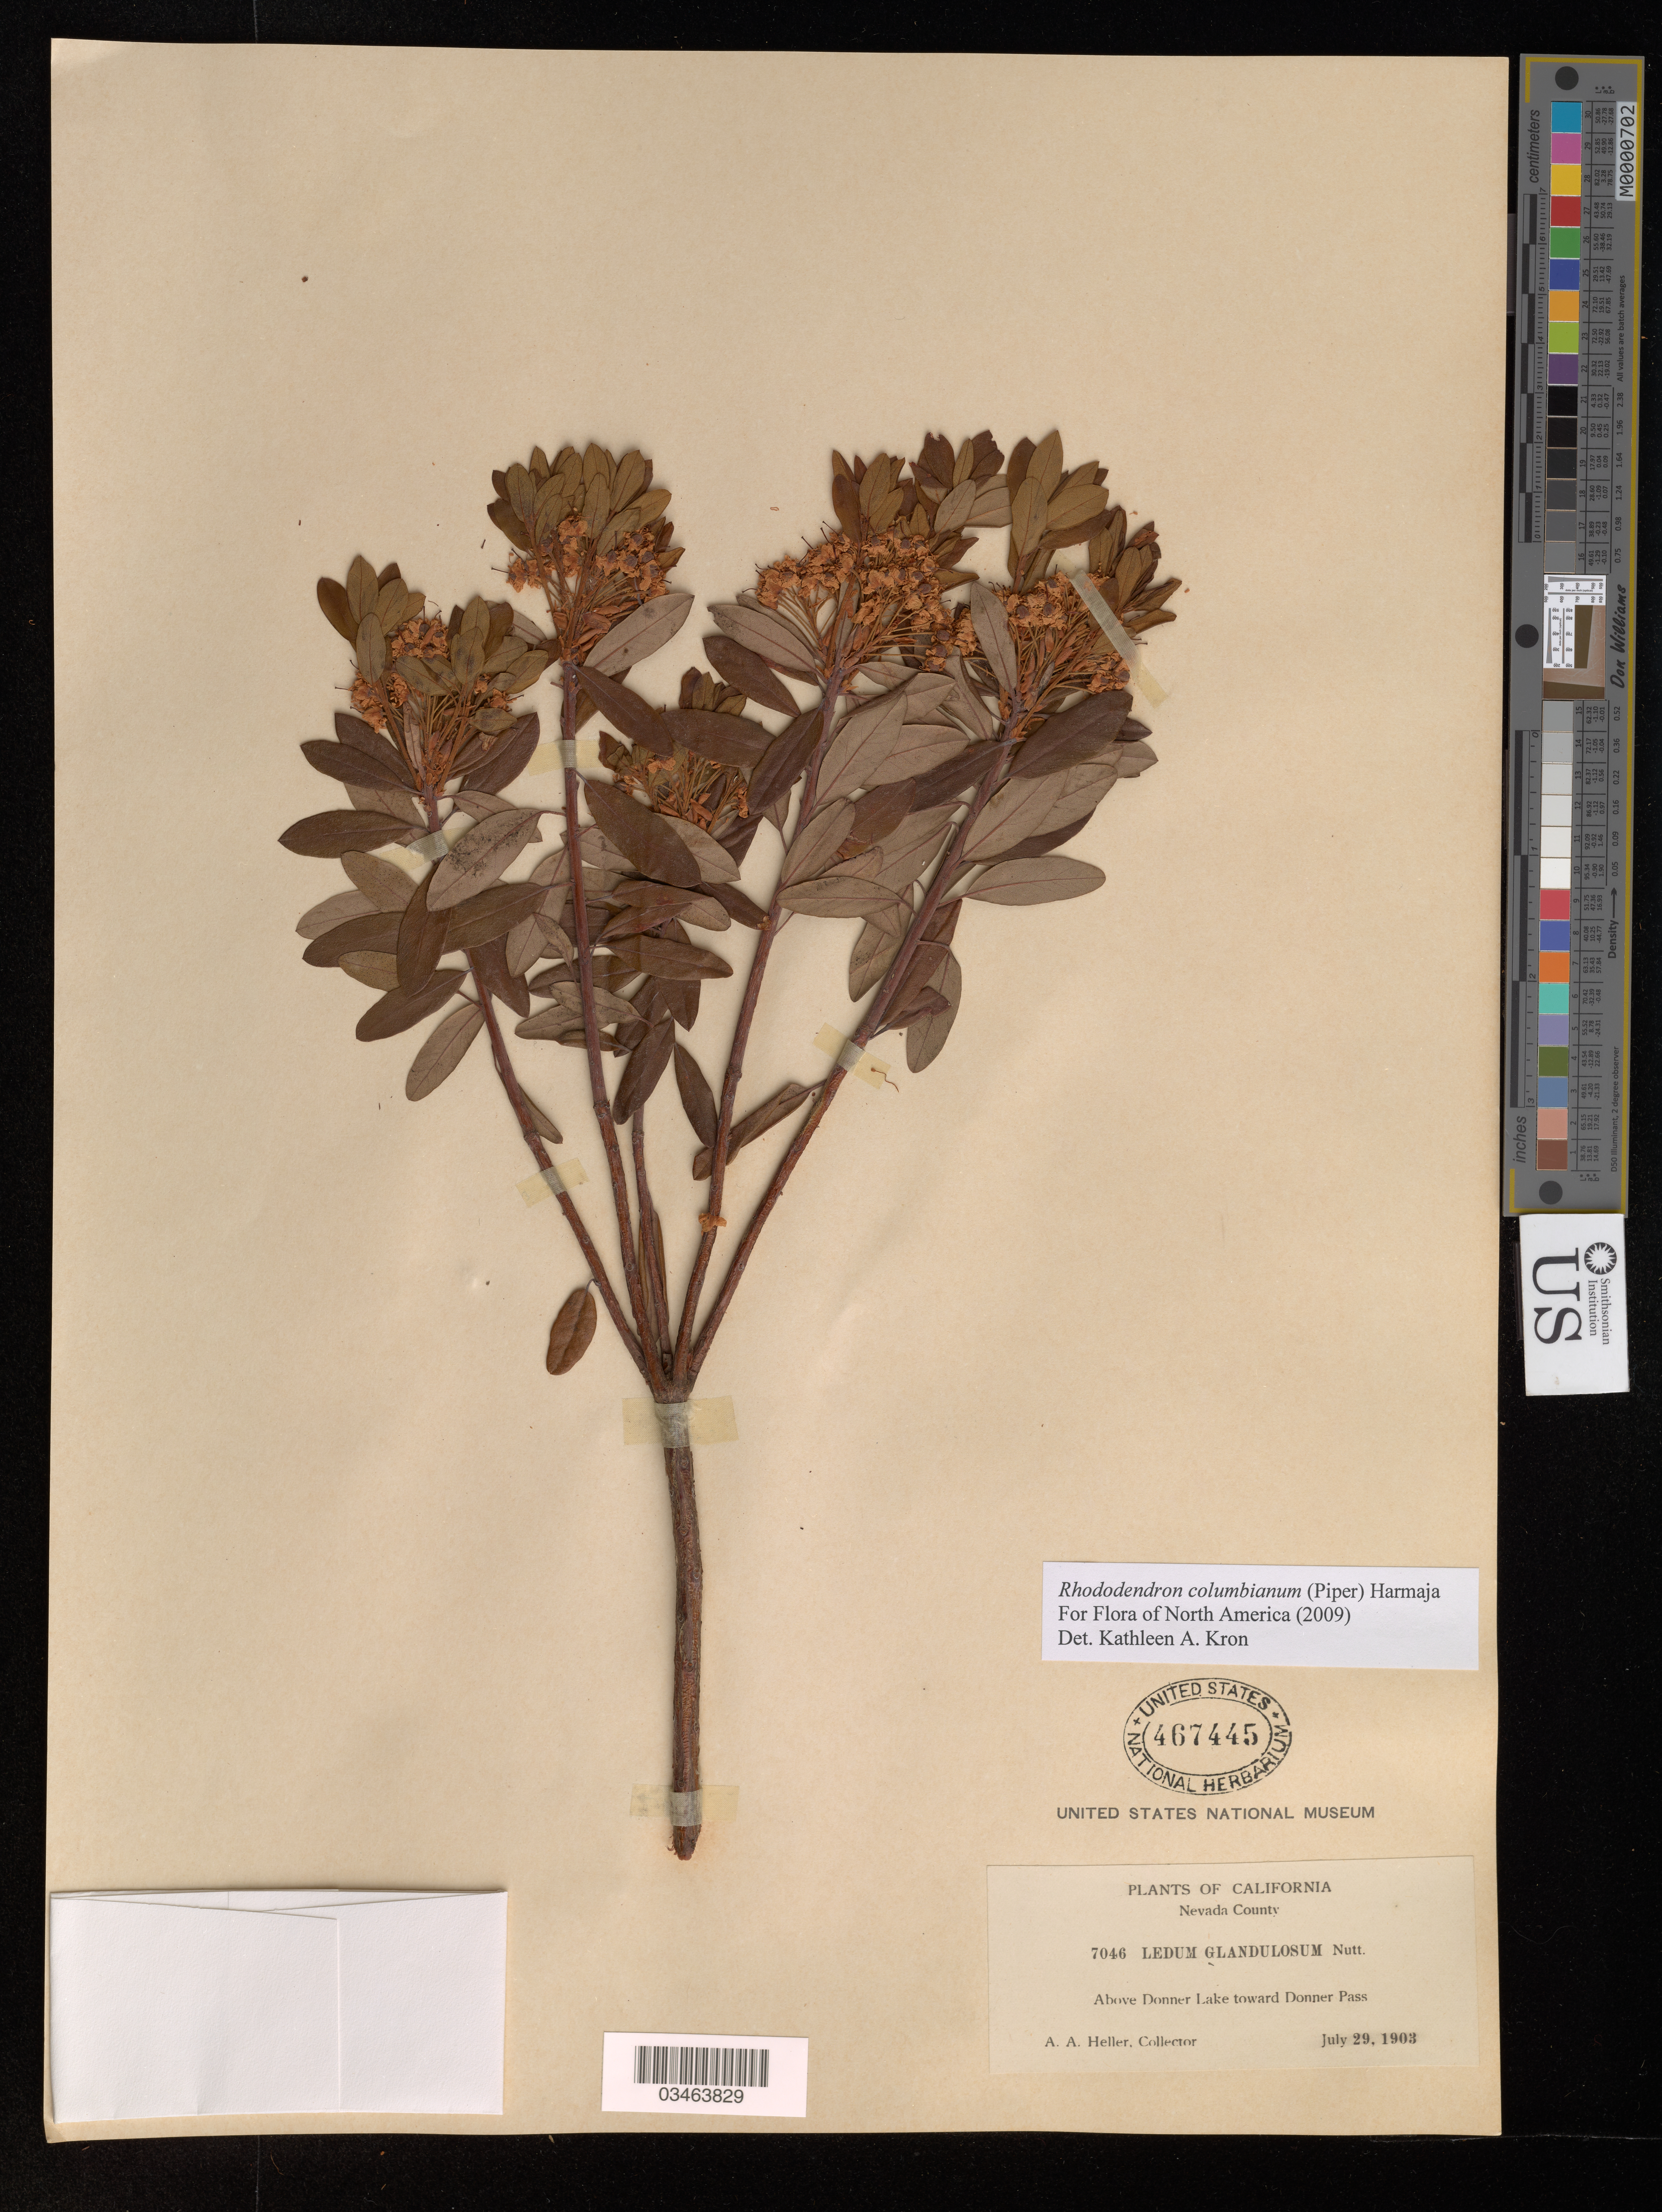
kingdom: Plantae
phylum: Tracheophyta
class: Magnoliopsida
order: Ericales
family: Ericaceae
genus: Rhododendron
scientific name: Rhododendron columbianum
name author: (Piper) Harmaja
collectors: A. A. Heller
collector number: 7046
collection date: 1903-07-29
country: United States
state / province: California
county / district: Nevada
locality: Nevada County. Above Donner Lake toward Donner Pass.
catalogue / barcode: US 467445